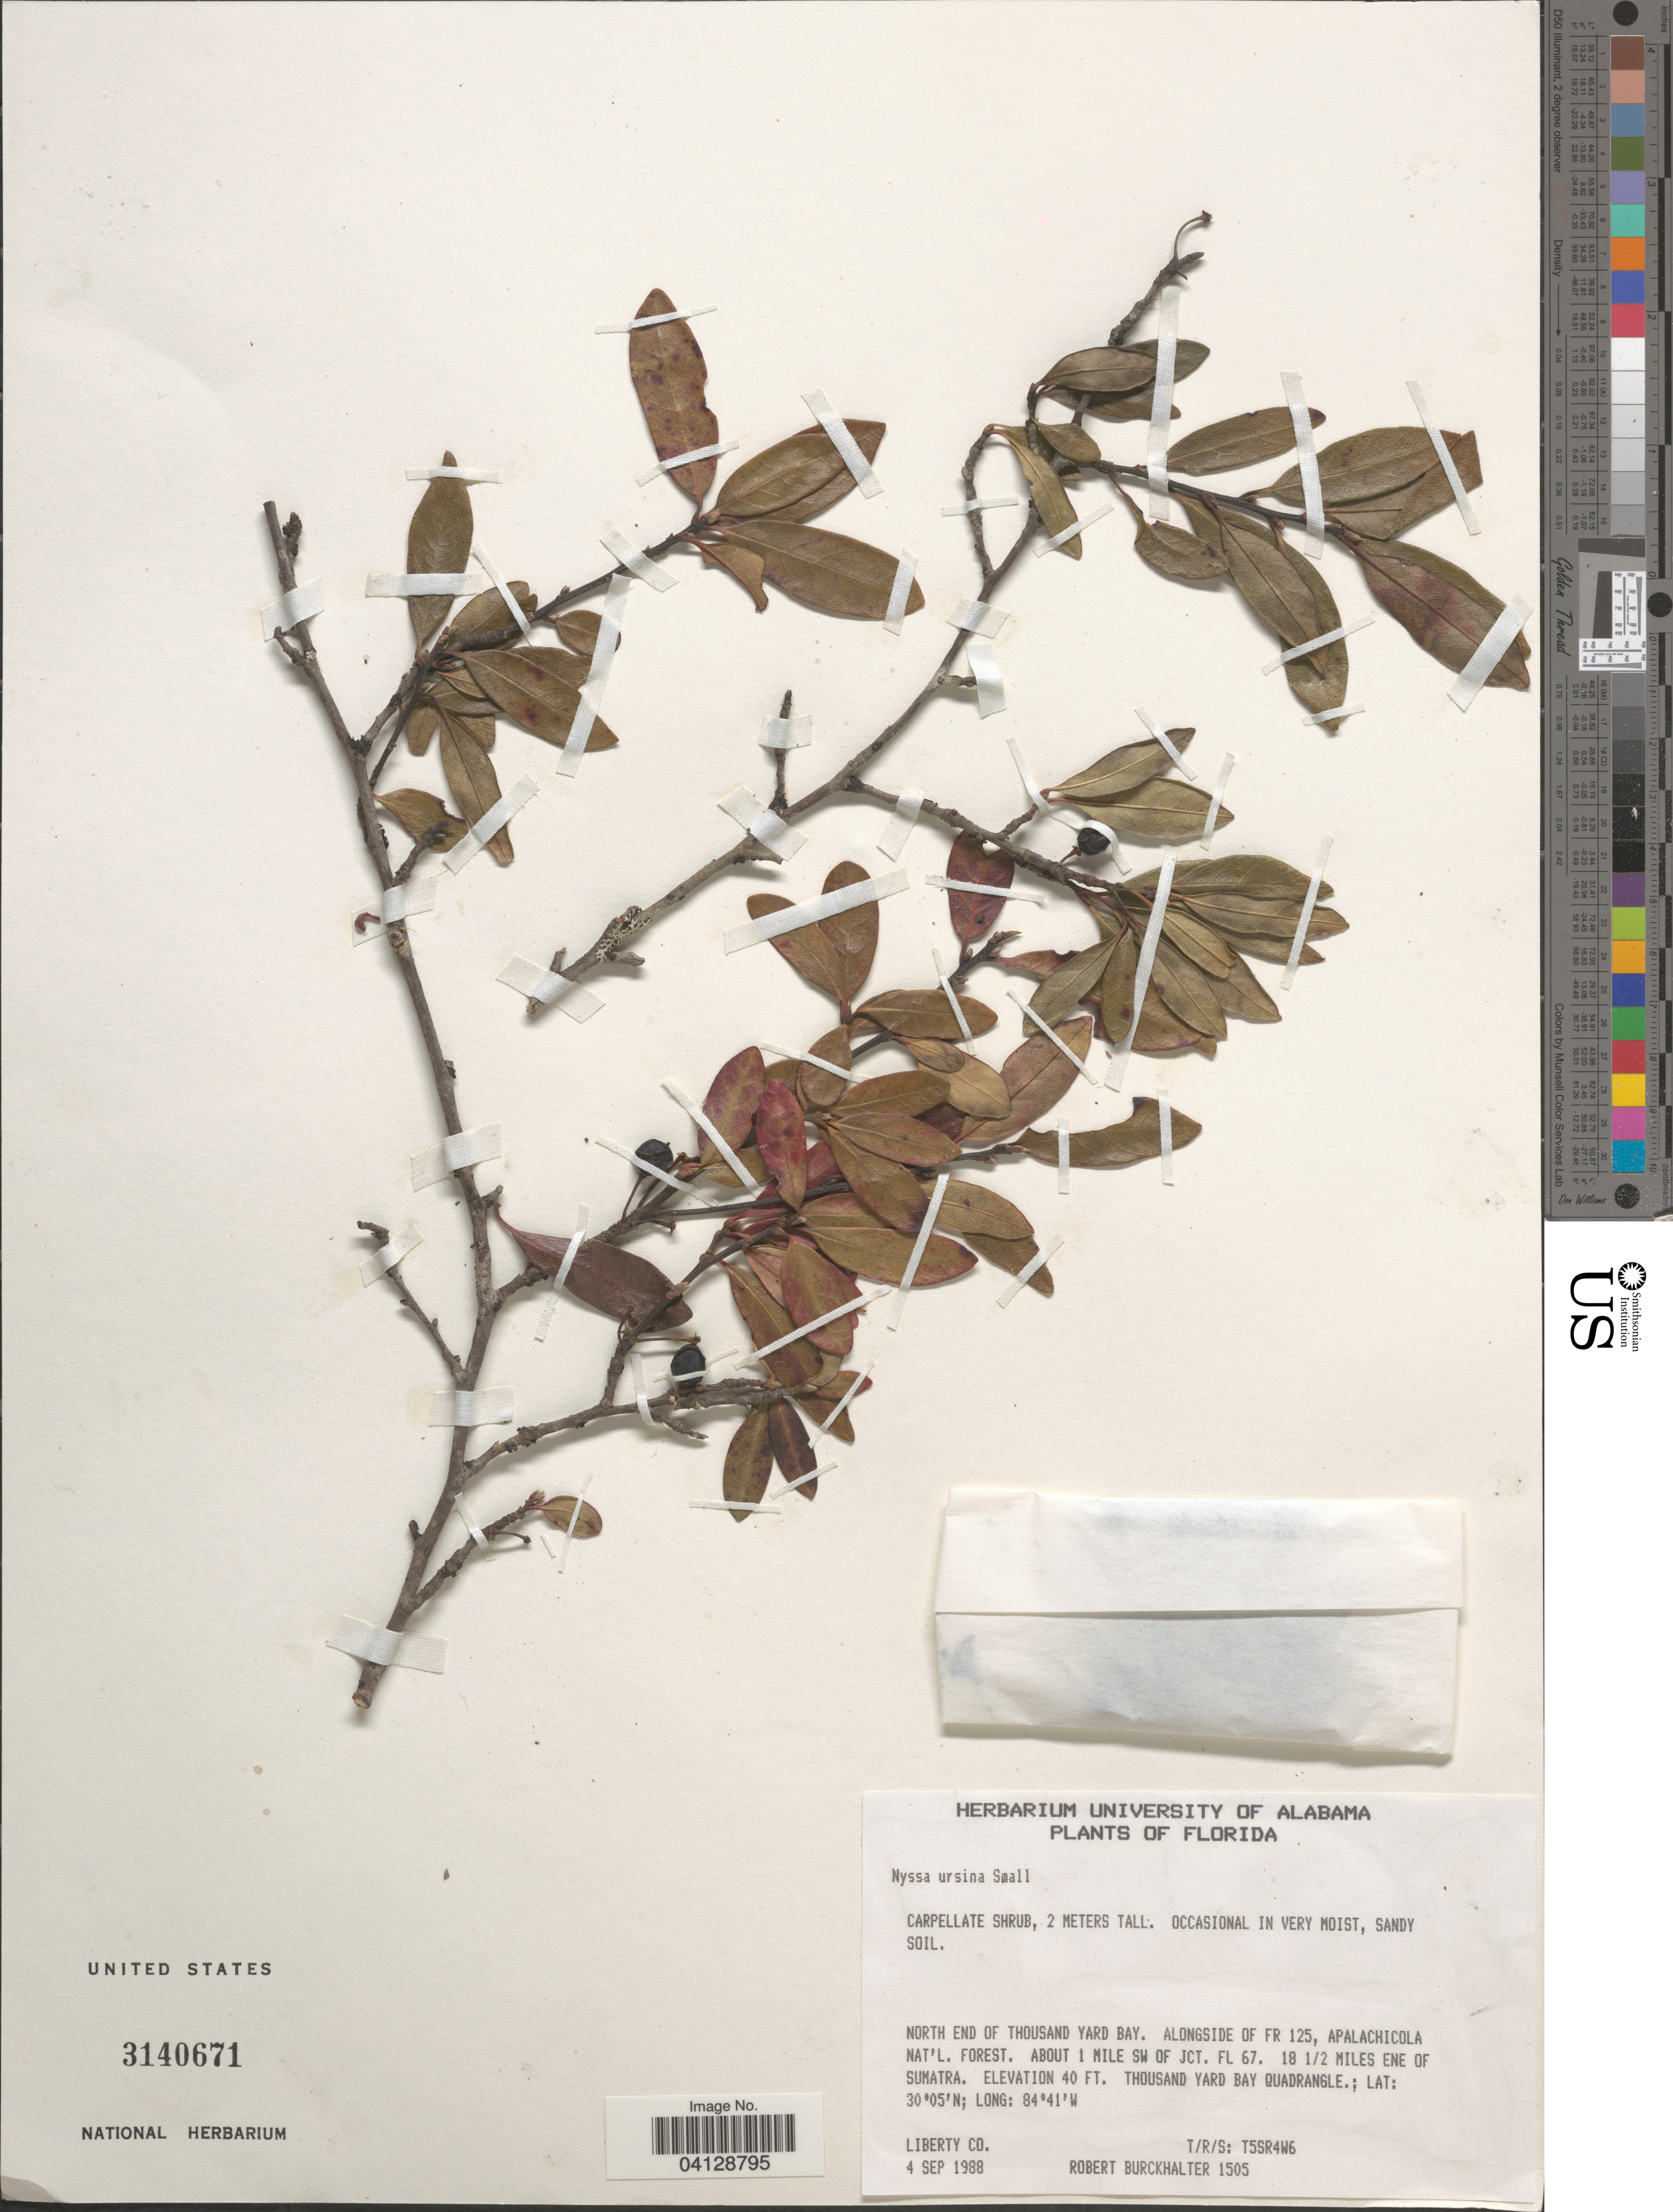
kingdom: Plantae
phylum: Tracheophyta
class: Magnoliopsida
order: Cornales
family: Nyssaceae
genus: Nyssa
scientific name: Nyssa ursina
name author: Small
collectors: R. Burckhalter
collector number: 1505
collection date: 1988-09-04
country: United States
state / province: Florida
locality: North end of Thousand Yard Bay. Alongside of FR 125, Apalachicola Nat'l. Forest. About 1 mile SW of Jct. FL 67. 18 1/2 miles ENE of Sumatra. Thousand Yard Bay Quadrangle. Liberty Co. T/R/S: T5SR4W6.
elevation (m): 12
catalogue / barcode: US 3140671